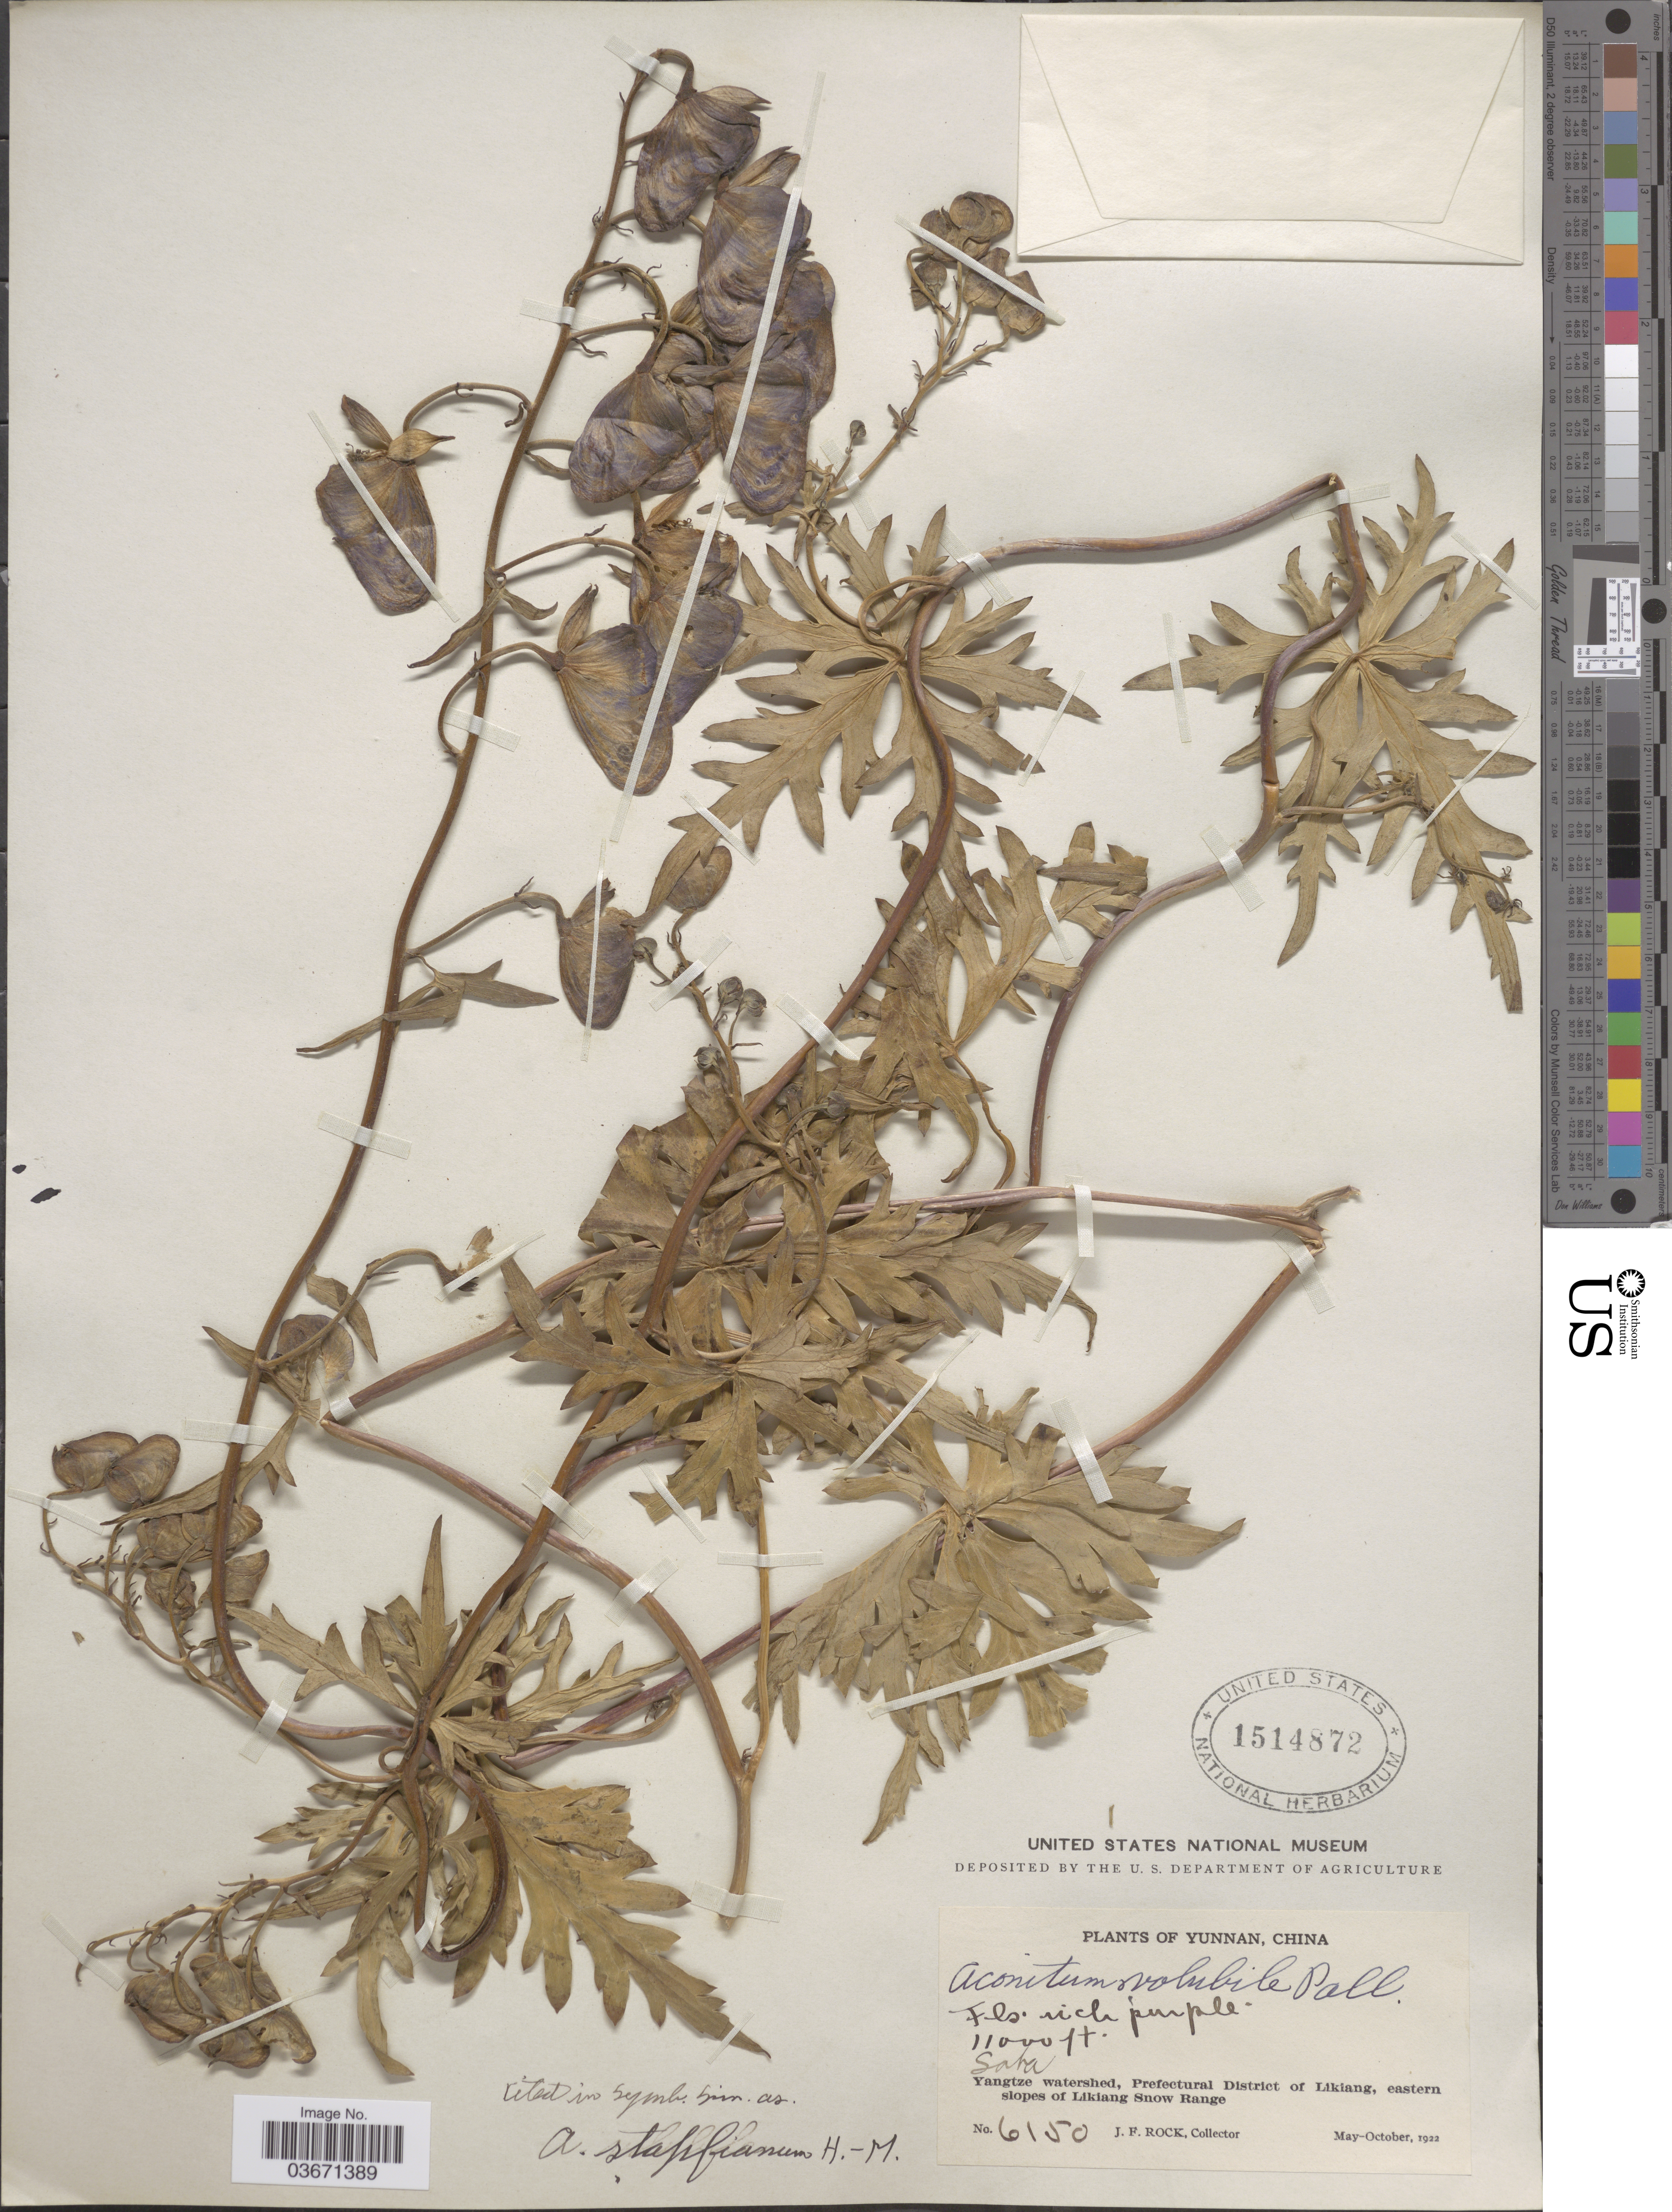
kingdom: Plantae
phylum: Tracheophyta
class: Magnoliopsida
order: Ranunculales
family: Ranunculaceae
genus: Aconitum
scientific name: Aconitum stapfianum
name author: Hand.-Mazz.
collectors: J. Rock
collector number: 6150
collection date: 1922-05/1922-10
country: China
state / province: Yunnan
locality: Yangtze watershed, Prefectural District of Likiang, eastern slopes of Likiang Snow Range. Saba.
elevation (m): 3353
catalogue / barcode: US 1514872